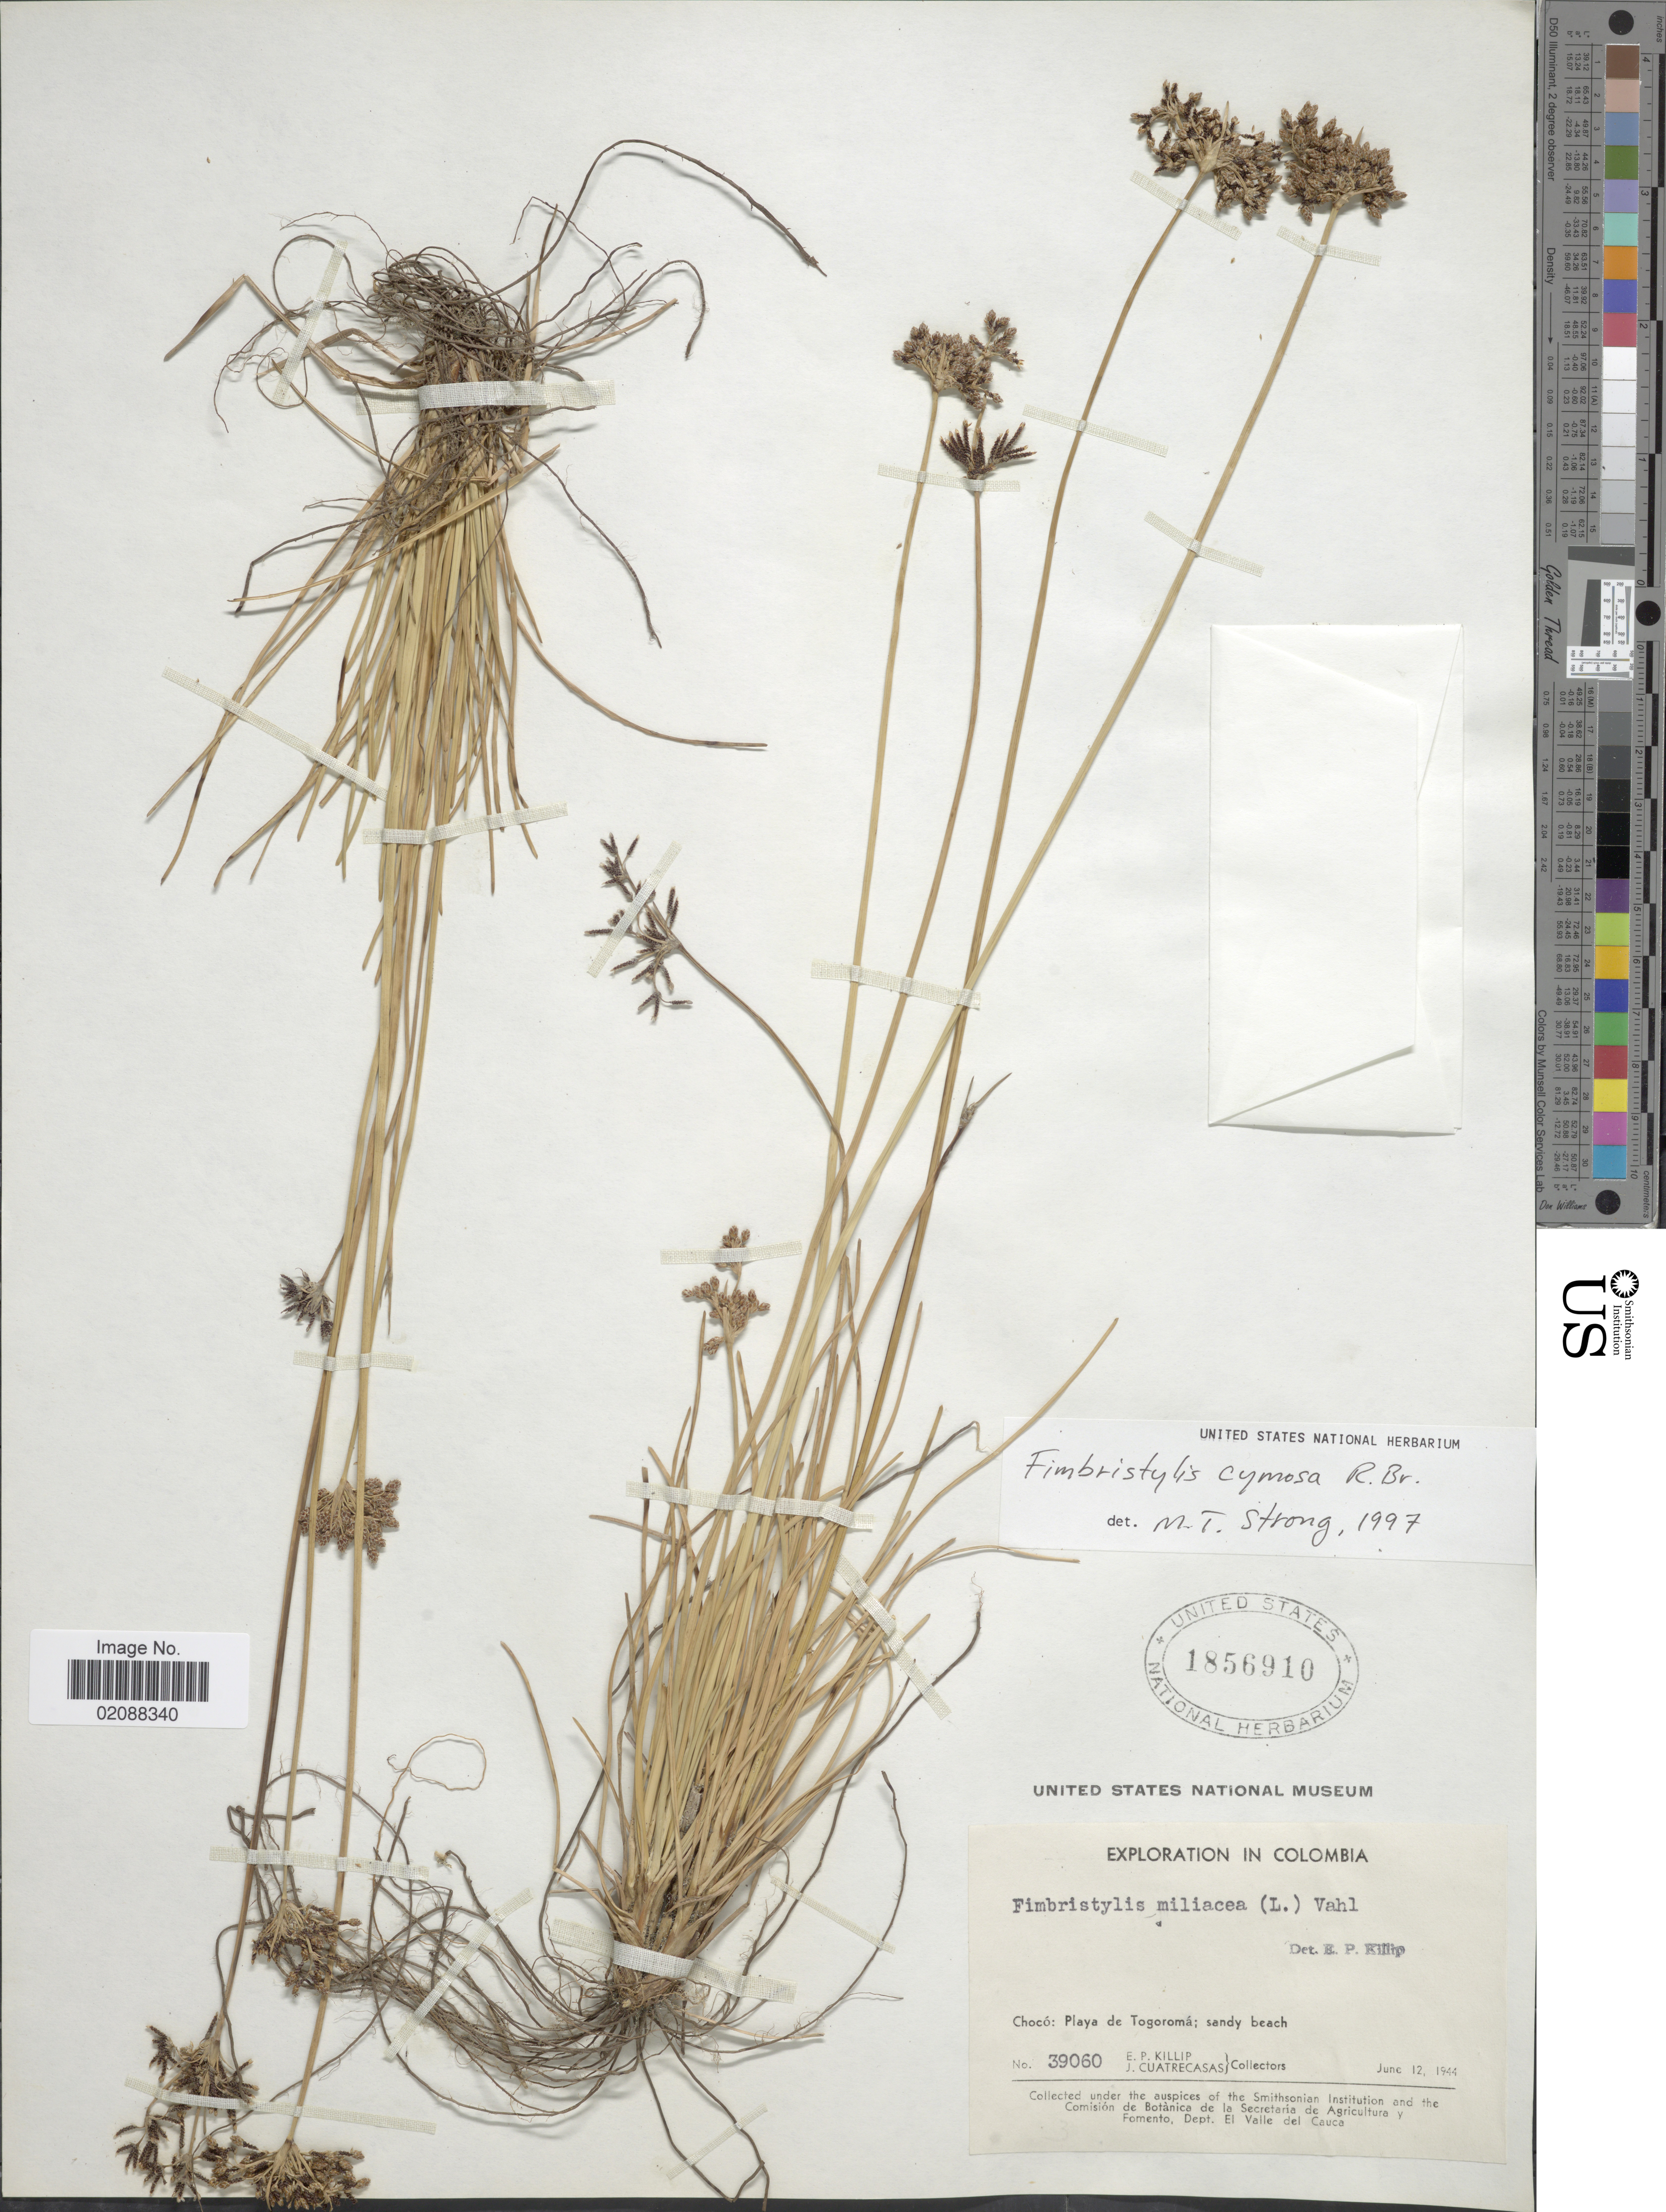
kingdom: Plantae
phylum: Tracheophyta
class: Liliopsida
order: Poales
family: Cyperaceae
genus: Fimbristylis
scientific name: Fimbristylis cymosa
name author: R. Br.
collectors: E. P. Killip & J. Cuatrecasas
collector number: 39060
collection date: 1944-06-12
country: Colombia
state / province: Chocó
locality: Playa de Togoroma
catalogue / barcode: US 1856910